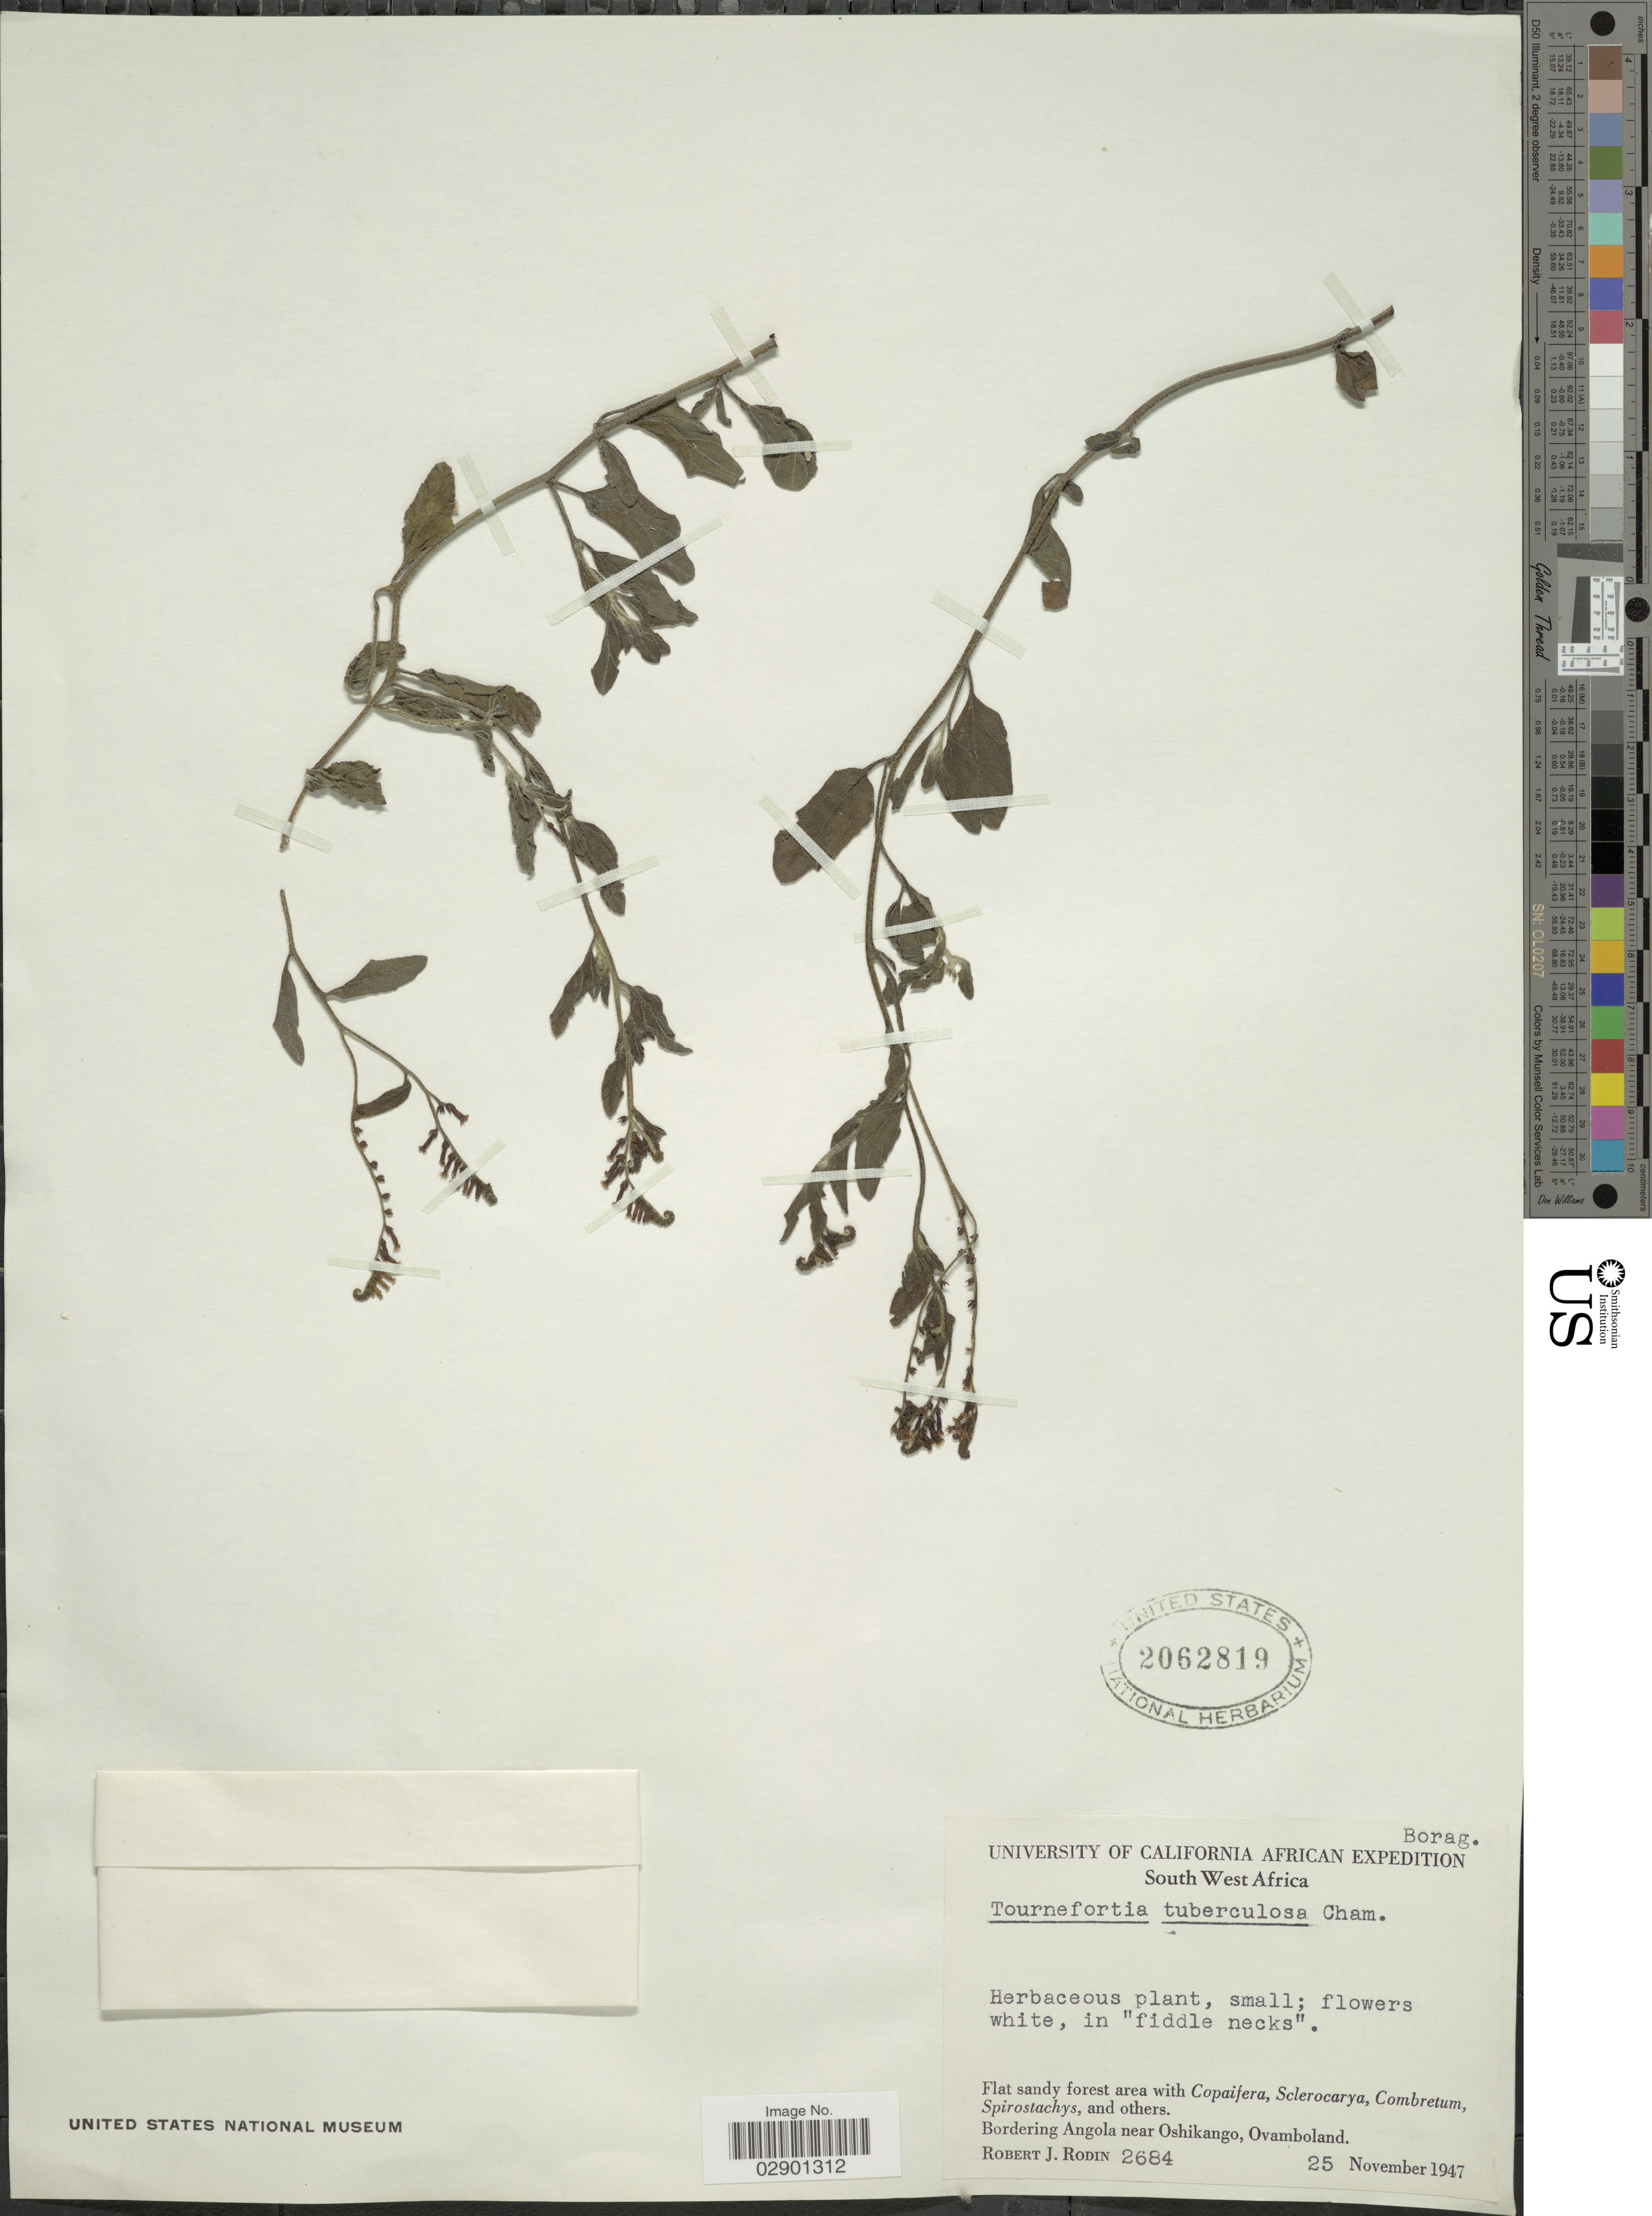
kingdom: Plantae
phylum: Tracheophyta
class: Magnoliopsida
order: Boraginales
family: Heliotropiaceae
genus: Heliotropium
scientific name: Heliotropium ciliatum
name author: Kaplan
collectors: R. J. Rodin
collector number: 2684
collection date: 1947-11-25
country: Namibia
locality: South West Africa. Bordering Angola near Oshikango, Ovamboland.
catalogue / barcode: US 2062819